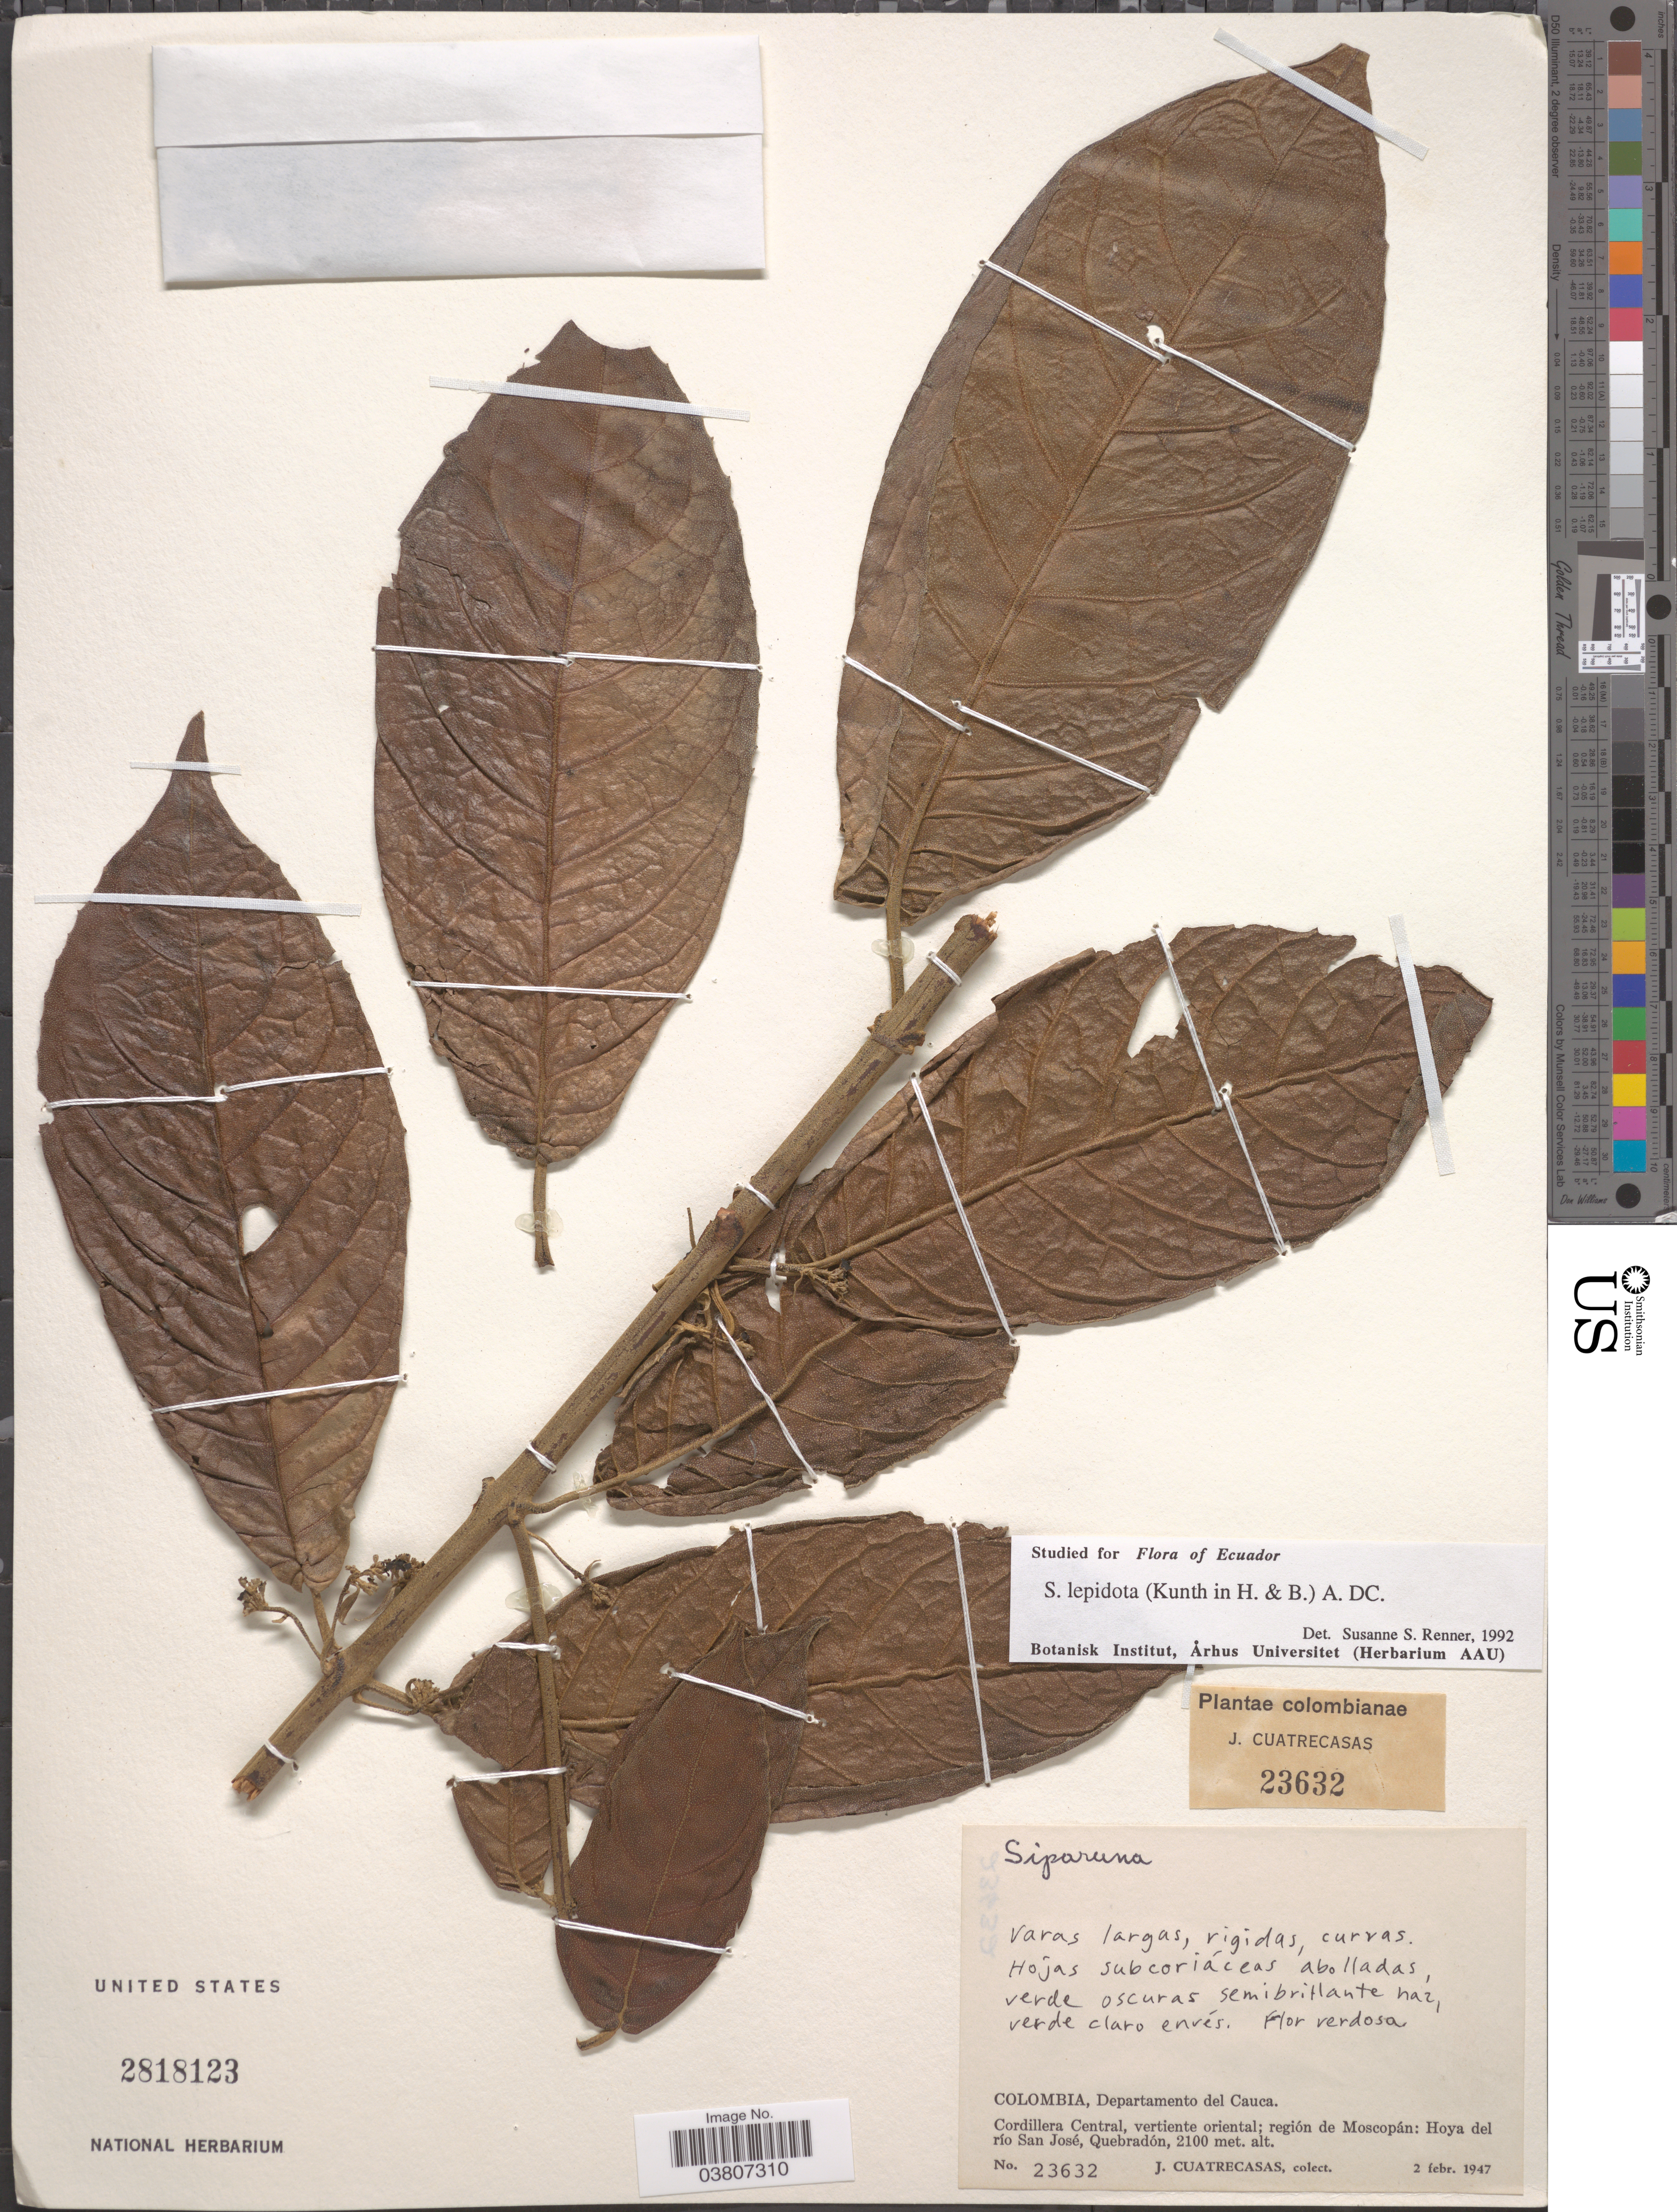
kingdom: Plantae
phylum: Tracheophyta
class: Magnoliopsida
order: Laurales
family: Siparunaceae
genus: Siparuna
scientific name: Siparuna lepidota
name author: (Kunth) A. DC.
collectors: J. Cuatrecasas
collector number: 23632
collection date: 1947-02-02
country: Colombia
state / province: Cauca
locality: Departamento del Cauca. Cordillera Central, vertiente oriental; región de Moscopán: Hoya del río San José, Quebradón.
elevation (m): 2100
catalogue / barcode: US 2818123